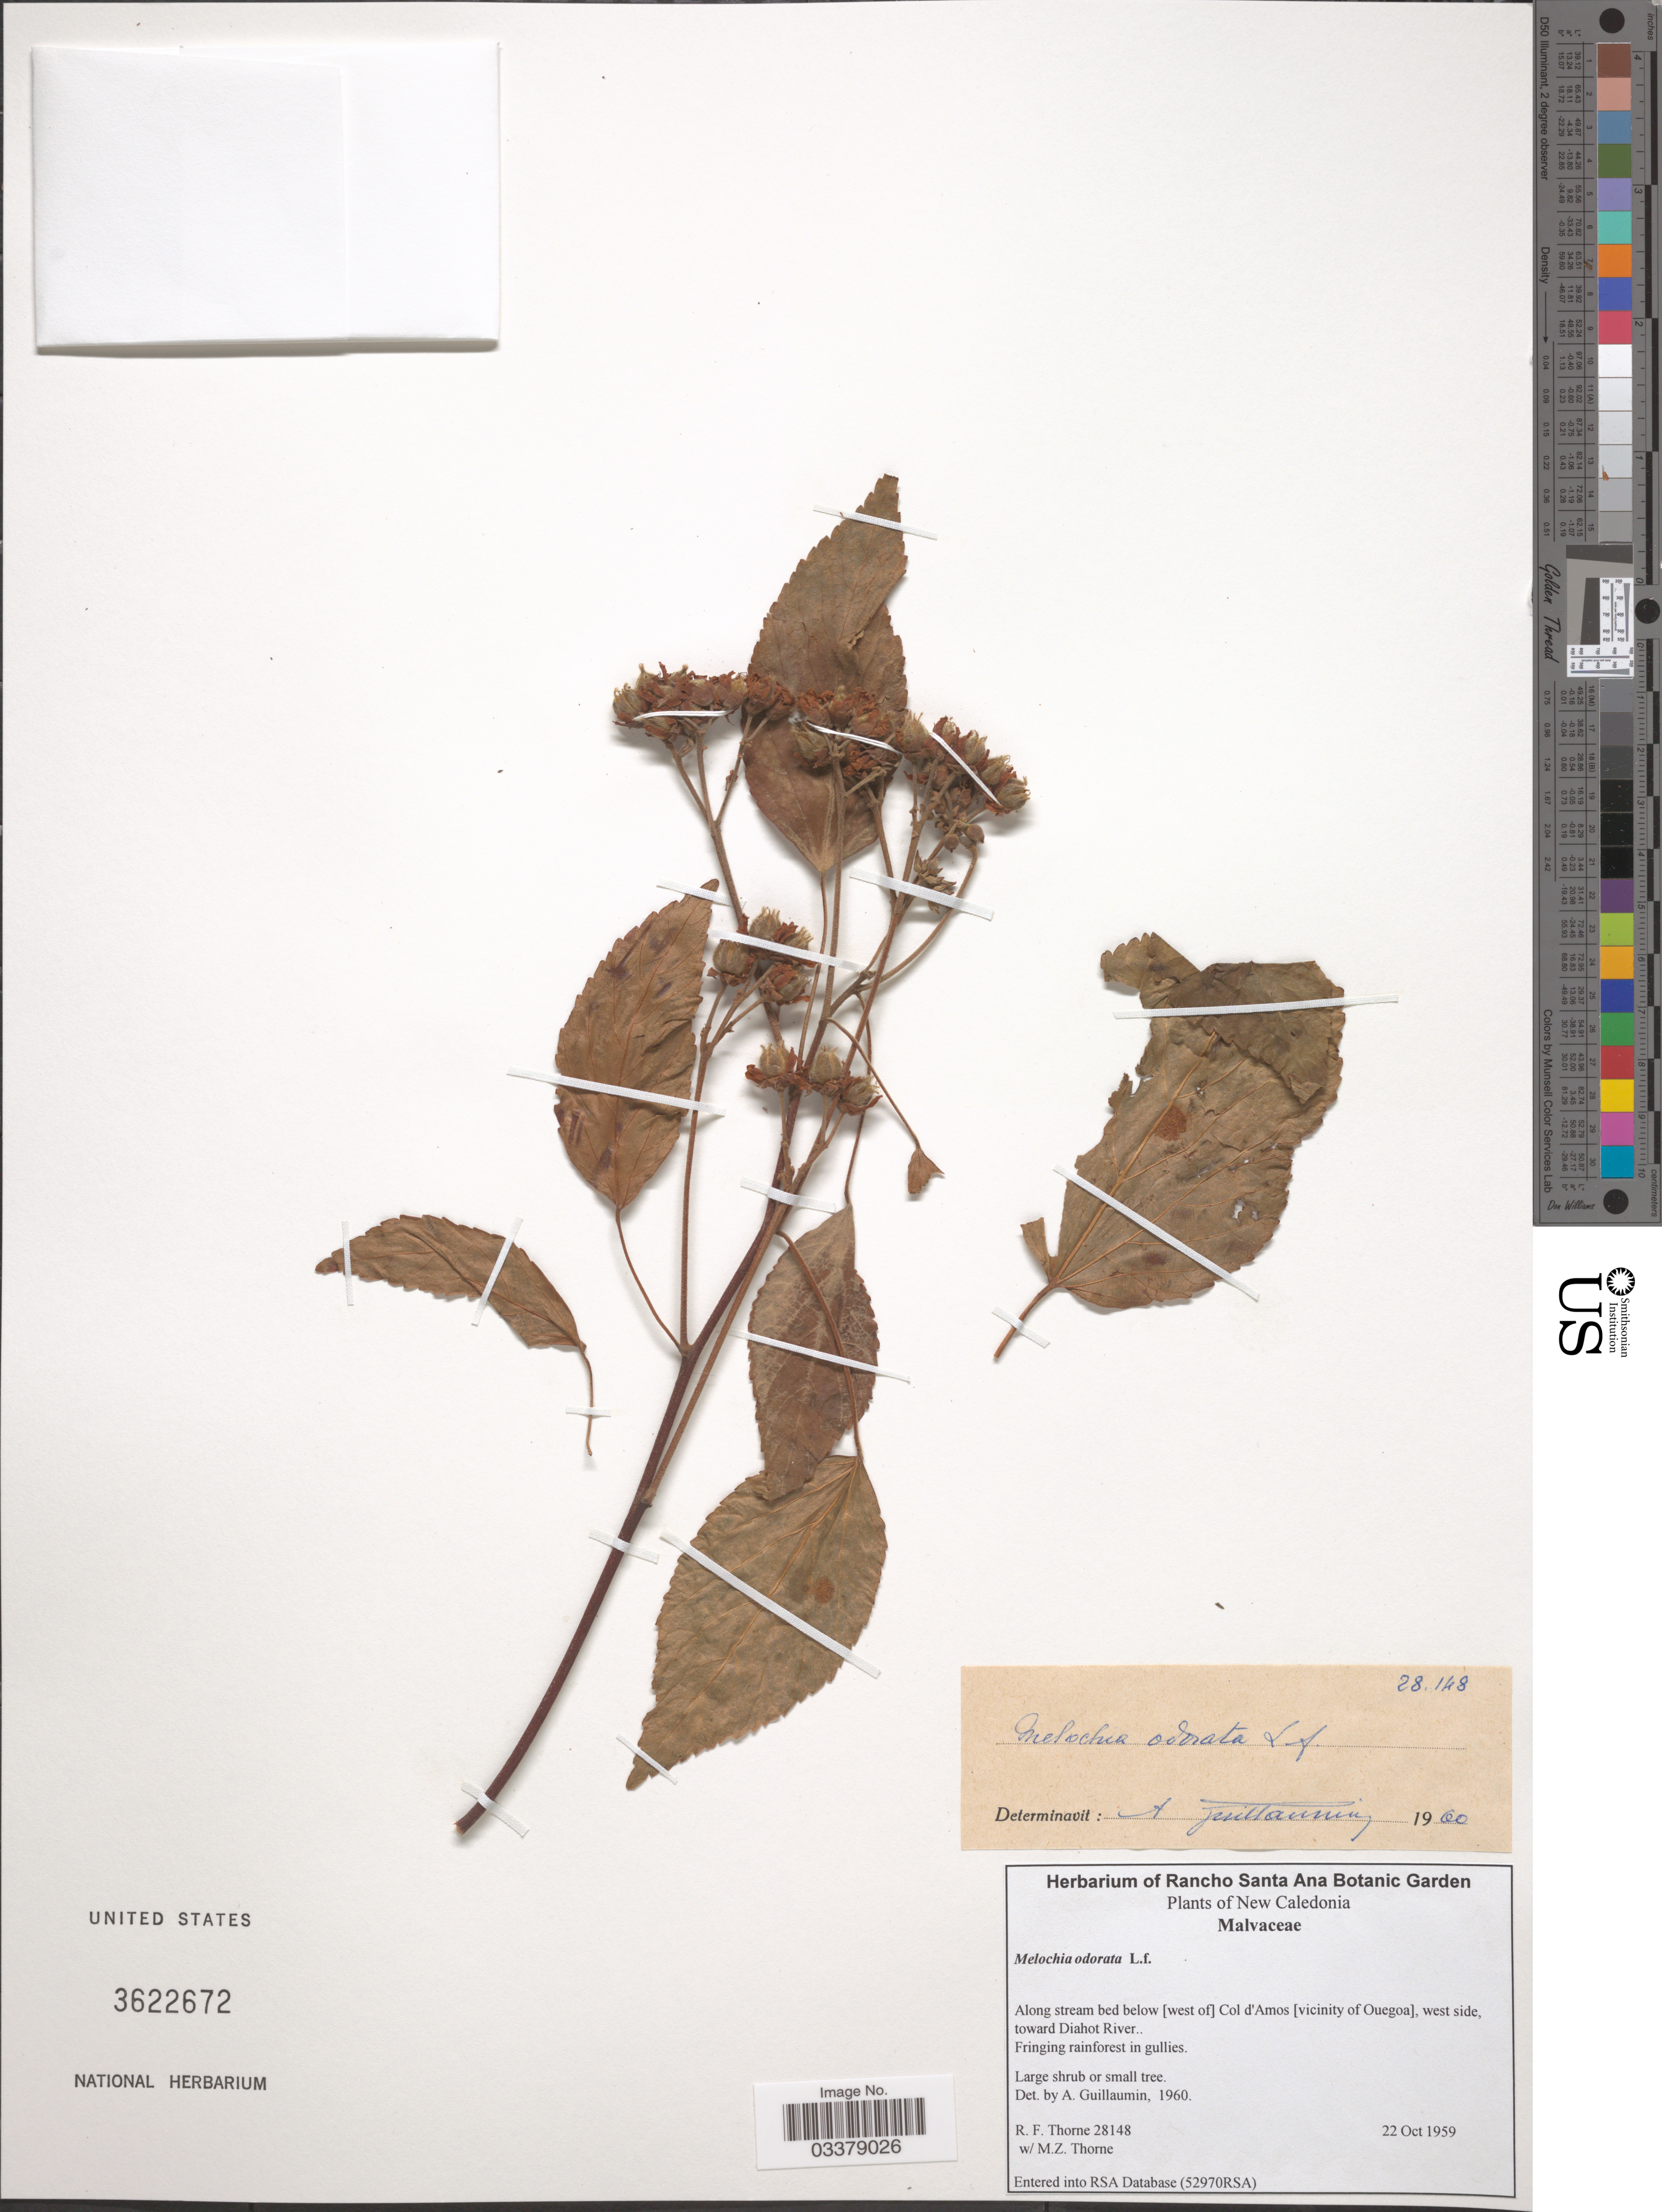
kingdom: Plantae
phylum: Tracheophyta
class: Magnoliopsida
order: Malvales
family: Malvaceae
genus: Melochia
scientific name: Melochia odorata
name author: L. f.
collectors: R. Thorne & M. Thorne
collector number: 28148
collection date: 1959-10-22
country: New Caledonia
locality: Along stream bed below [west of] Col d'Amos [vicinity of Ouegoa], west side, toward Diahot River.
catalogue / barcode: US 3622672